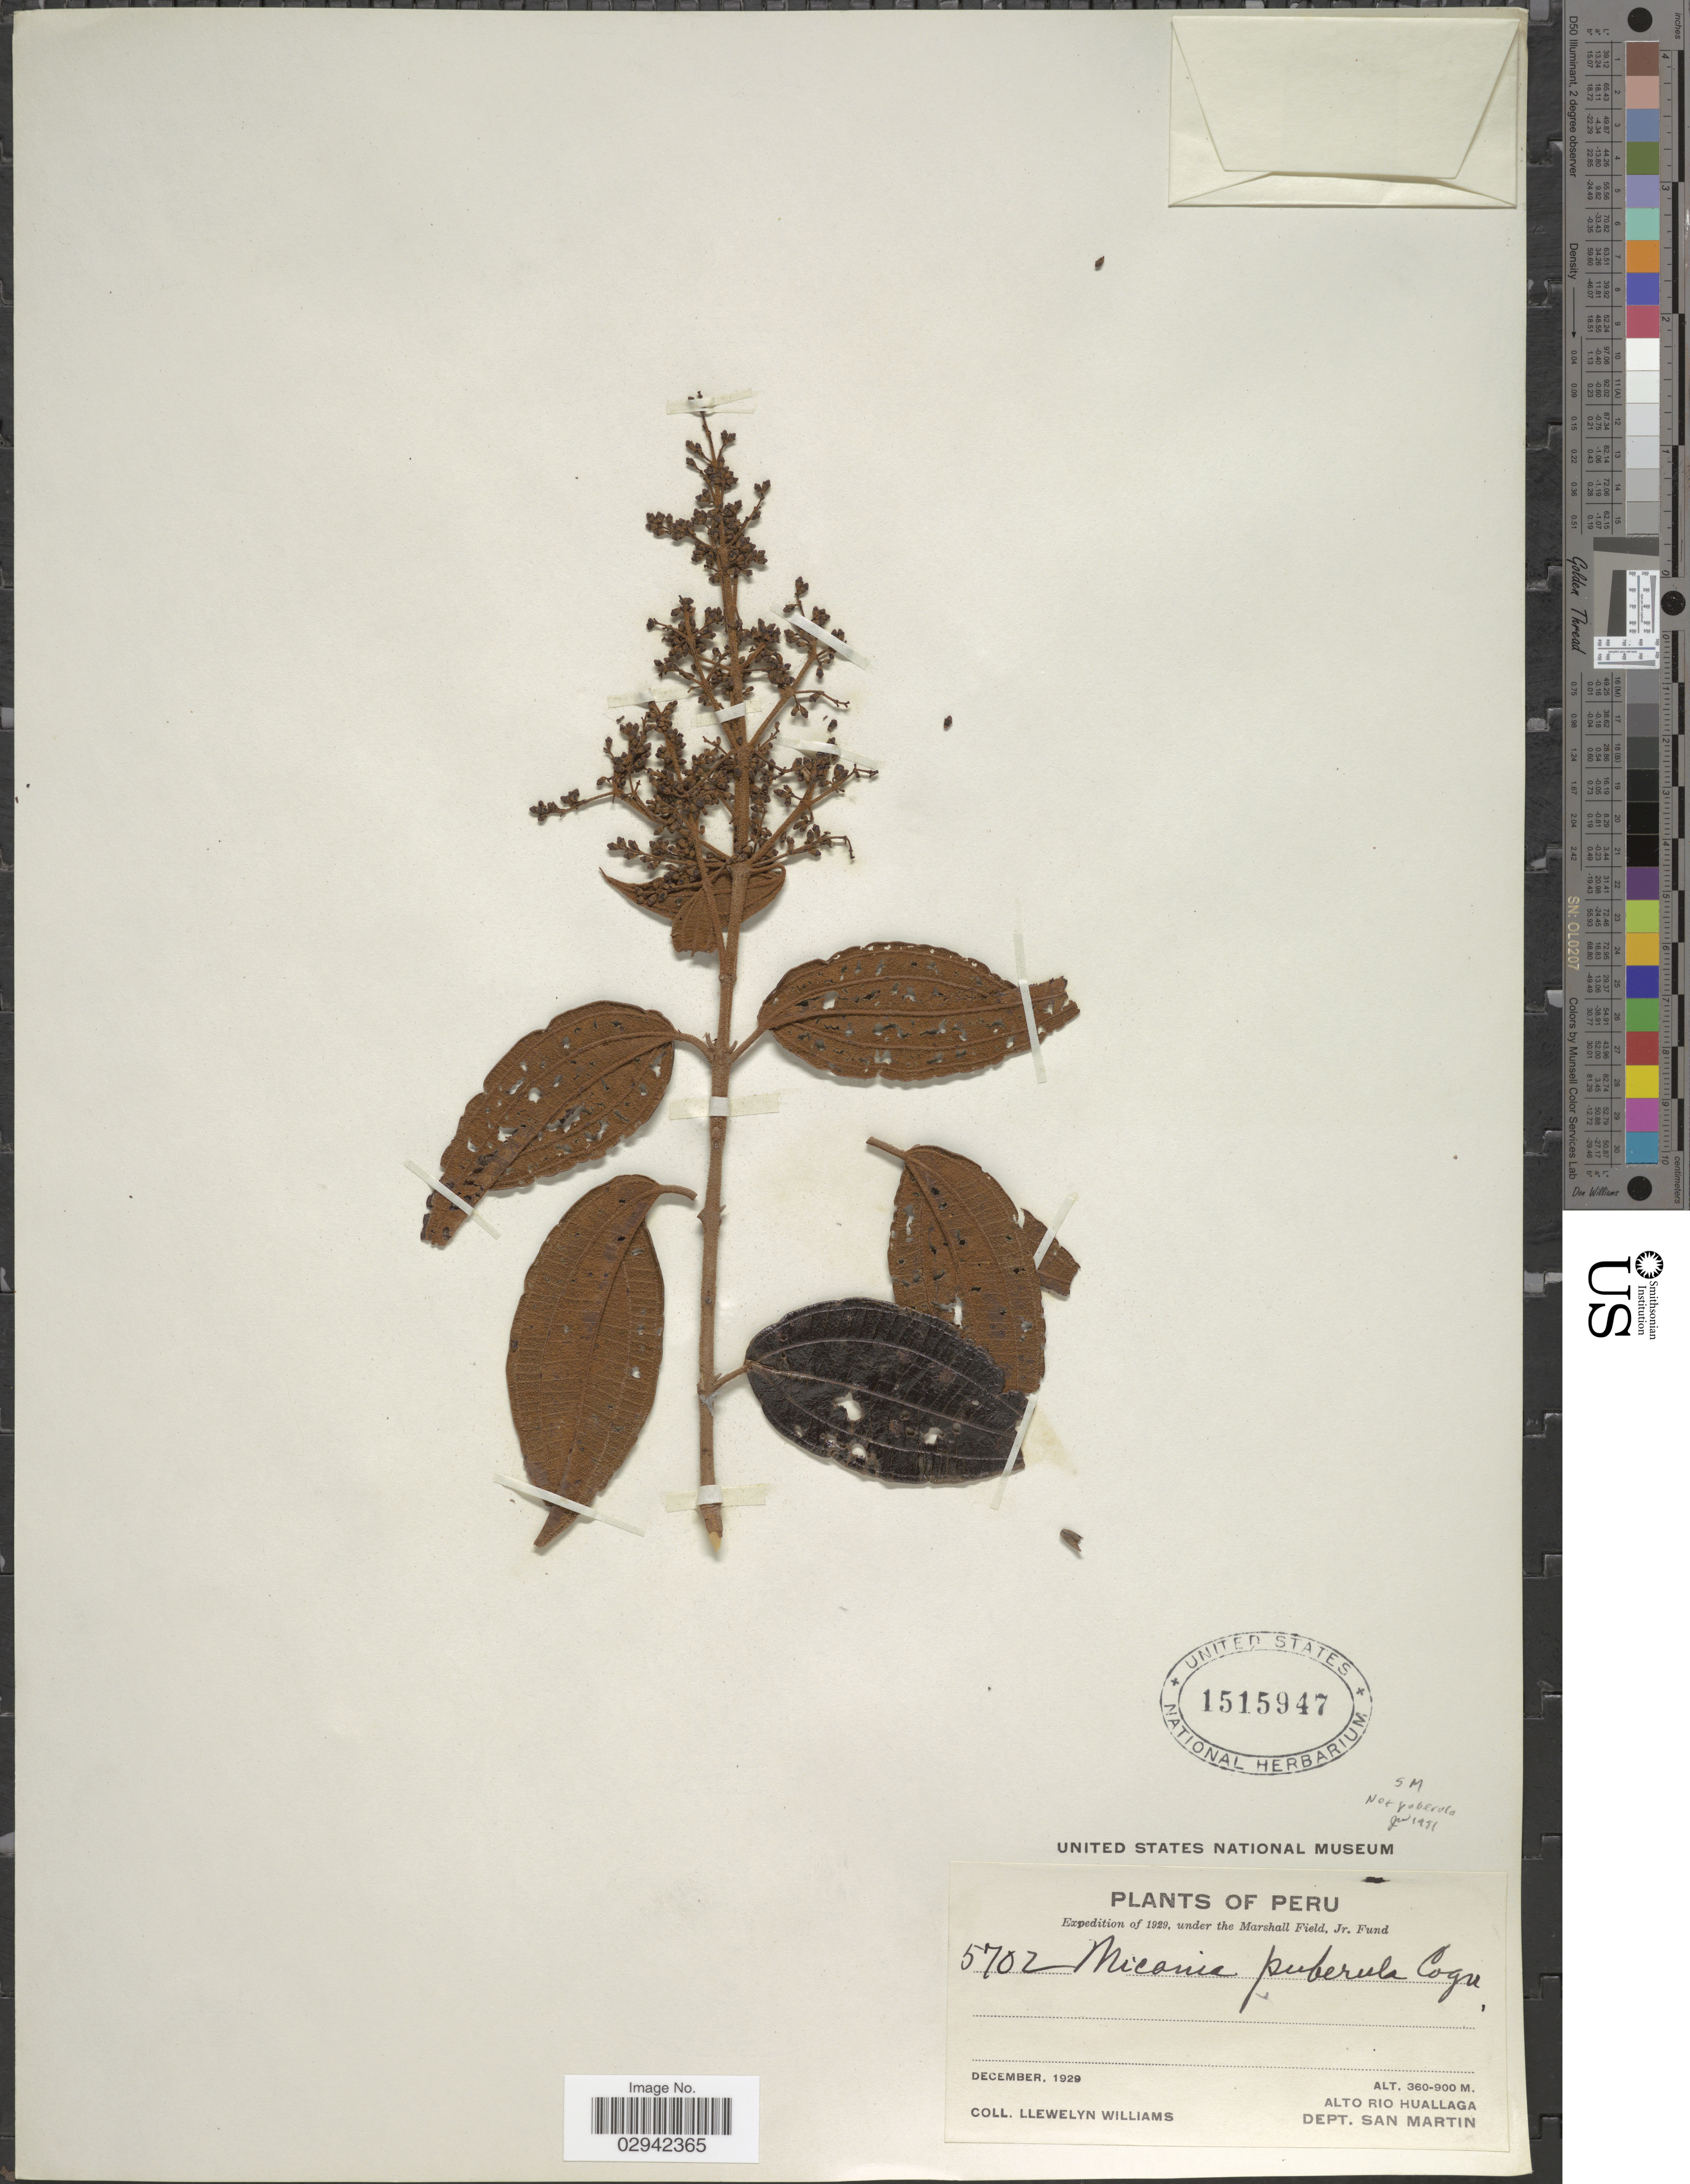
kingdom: Plantae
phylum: Tracheophyta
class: Magnoliopsida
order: Myrtales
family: Melastomataceae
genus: Miconia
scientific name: Miconia puberula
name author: Cogn.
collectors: Ll. Williams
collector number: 5702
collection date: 1929-12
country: Peru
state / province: San Martín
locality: Alto Rio Huallaga, Dept. San Martin.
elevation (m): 360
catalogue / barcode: US 1515947